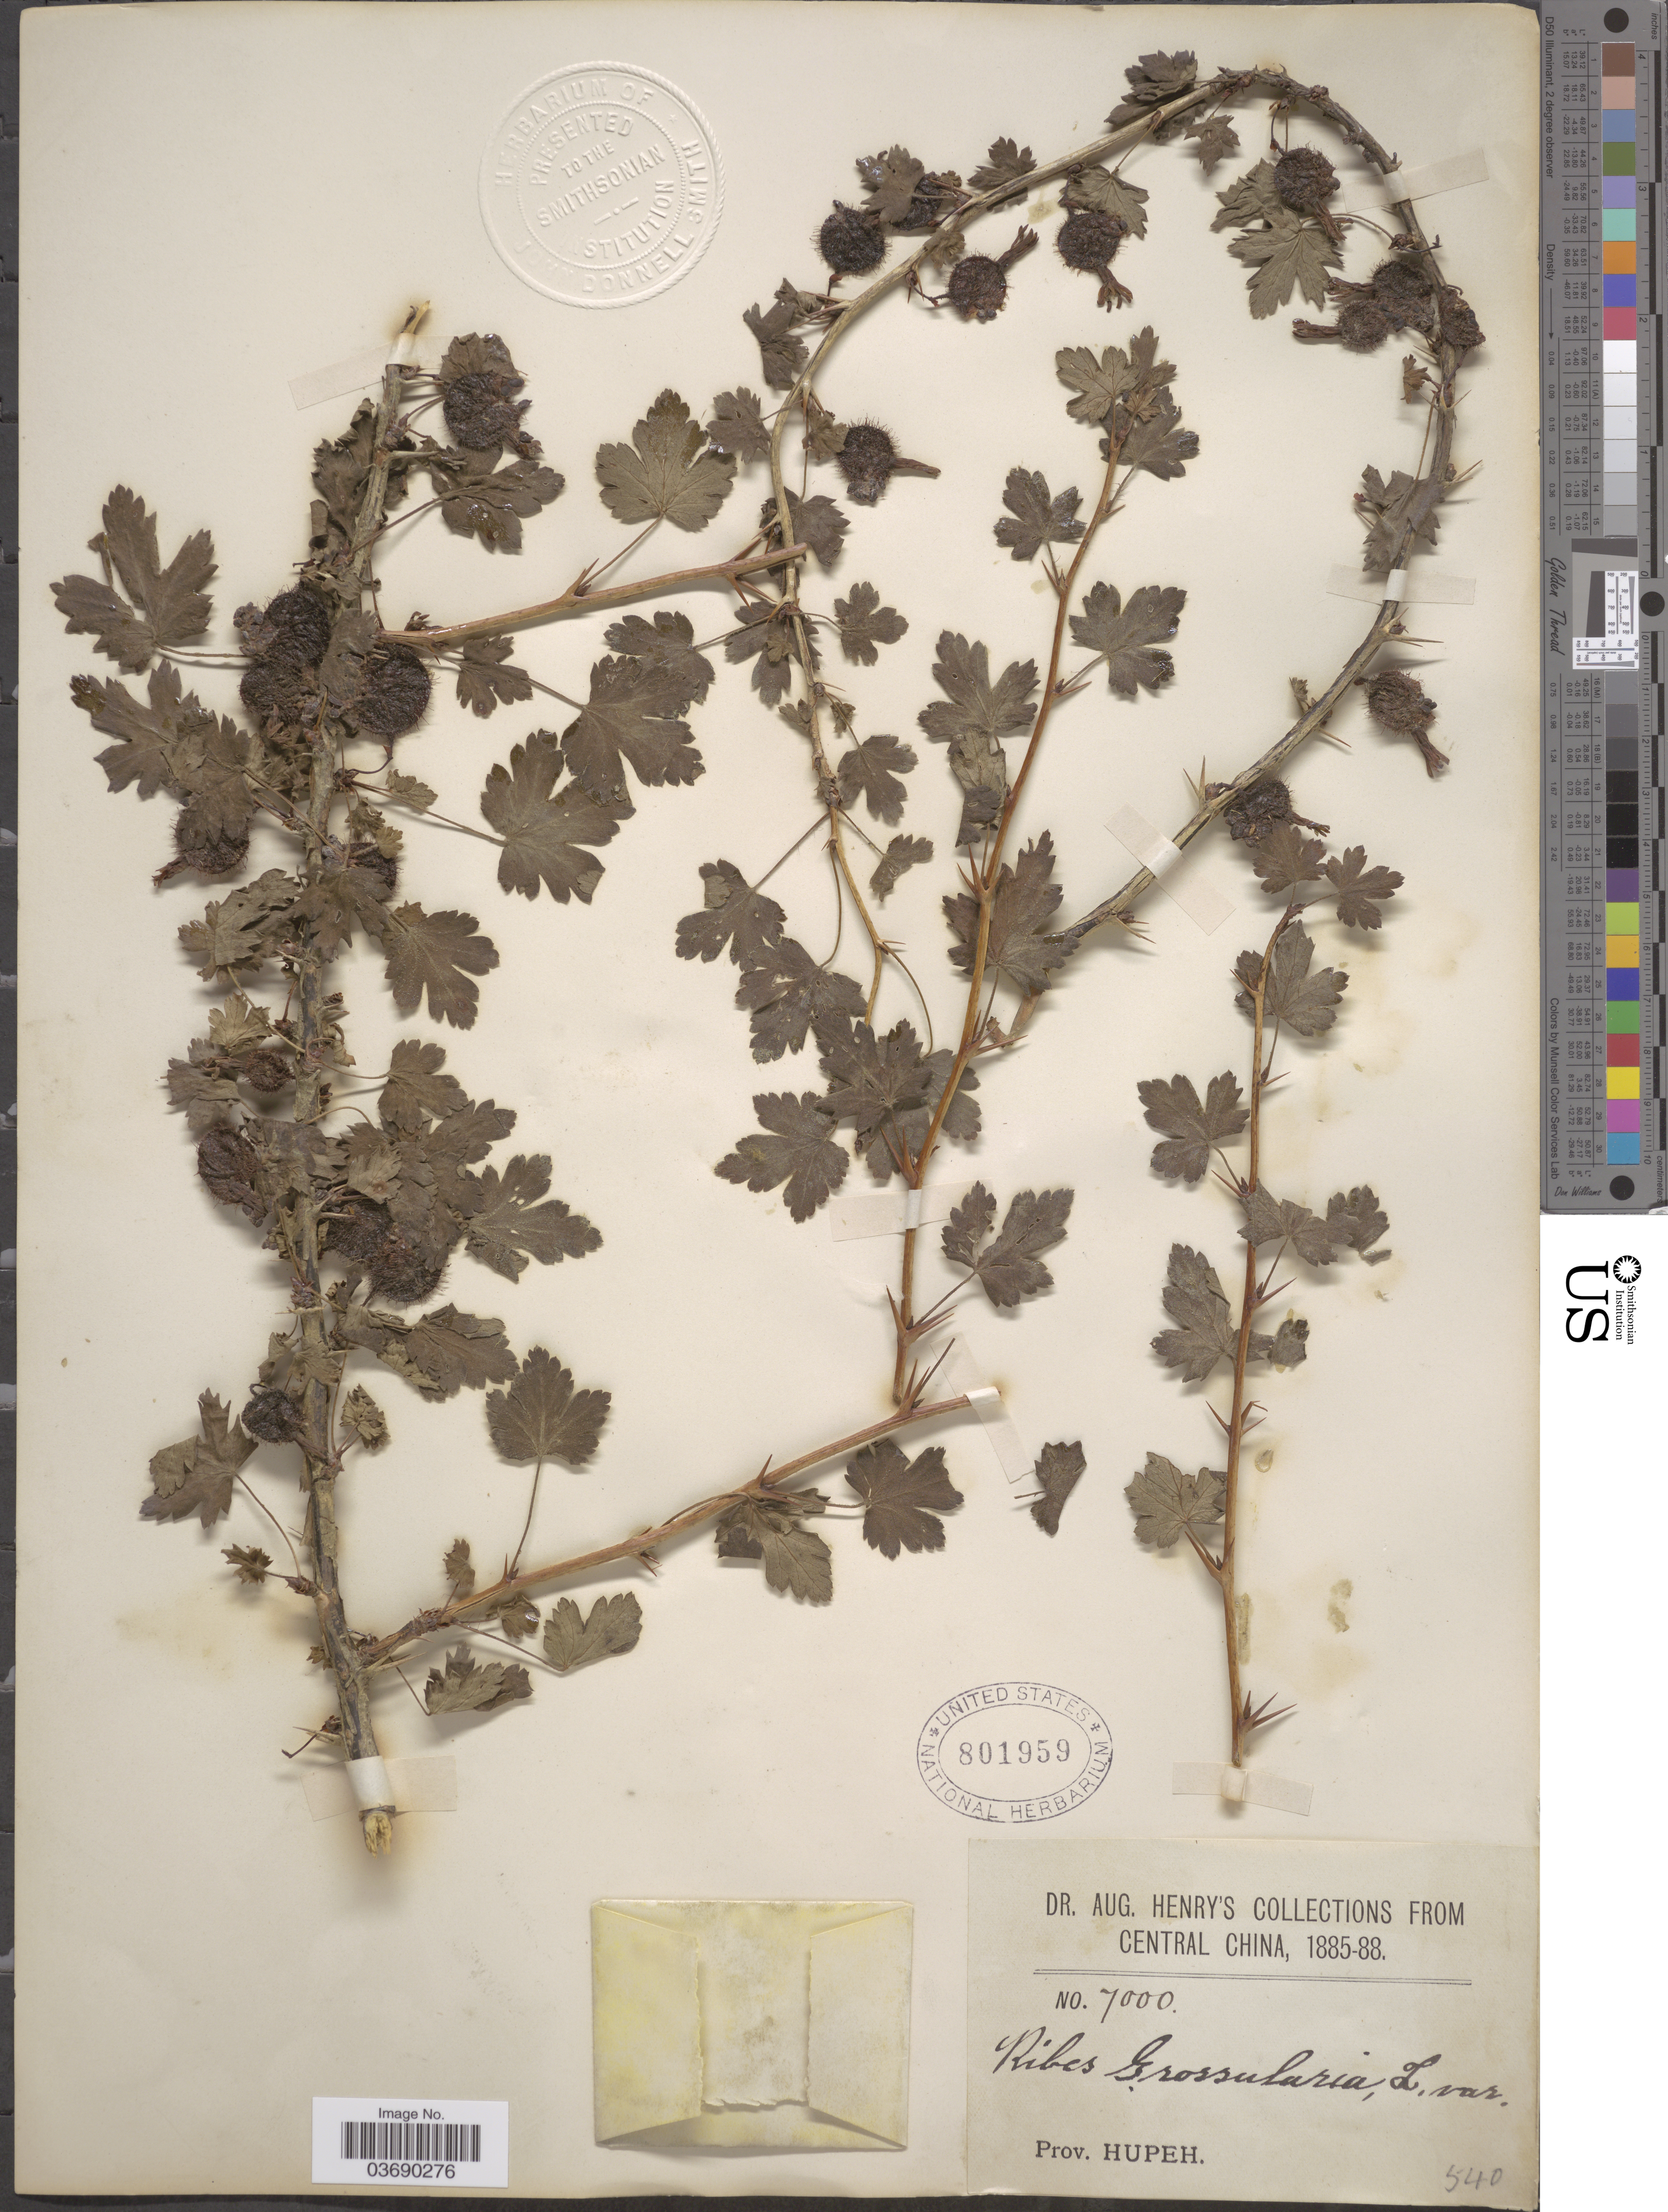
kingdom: Plantae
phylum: Tracheophyta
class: Magnoliopsida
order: Saxifragales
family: Grossulariaceae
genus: Ribes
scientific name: Ribes grossularia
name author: L.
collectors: A. Henry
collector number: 7000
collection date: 1885/1888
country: China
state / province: Hubei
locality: Central China. Prov. Hupeh.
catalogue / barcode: US 801959